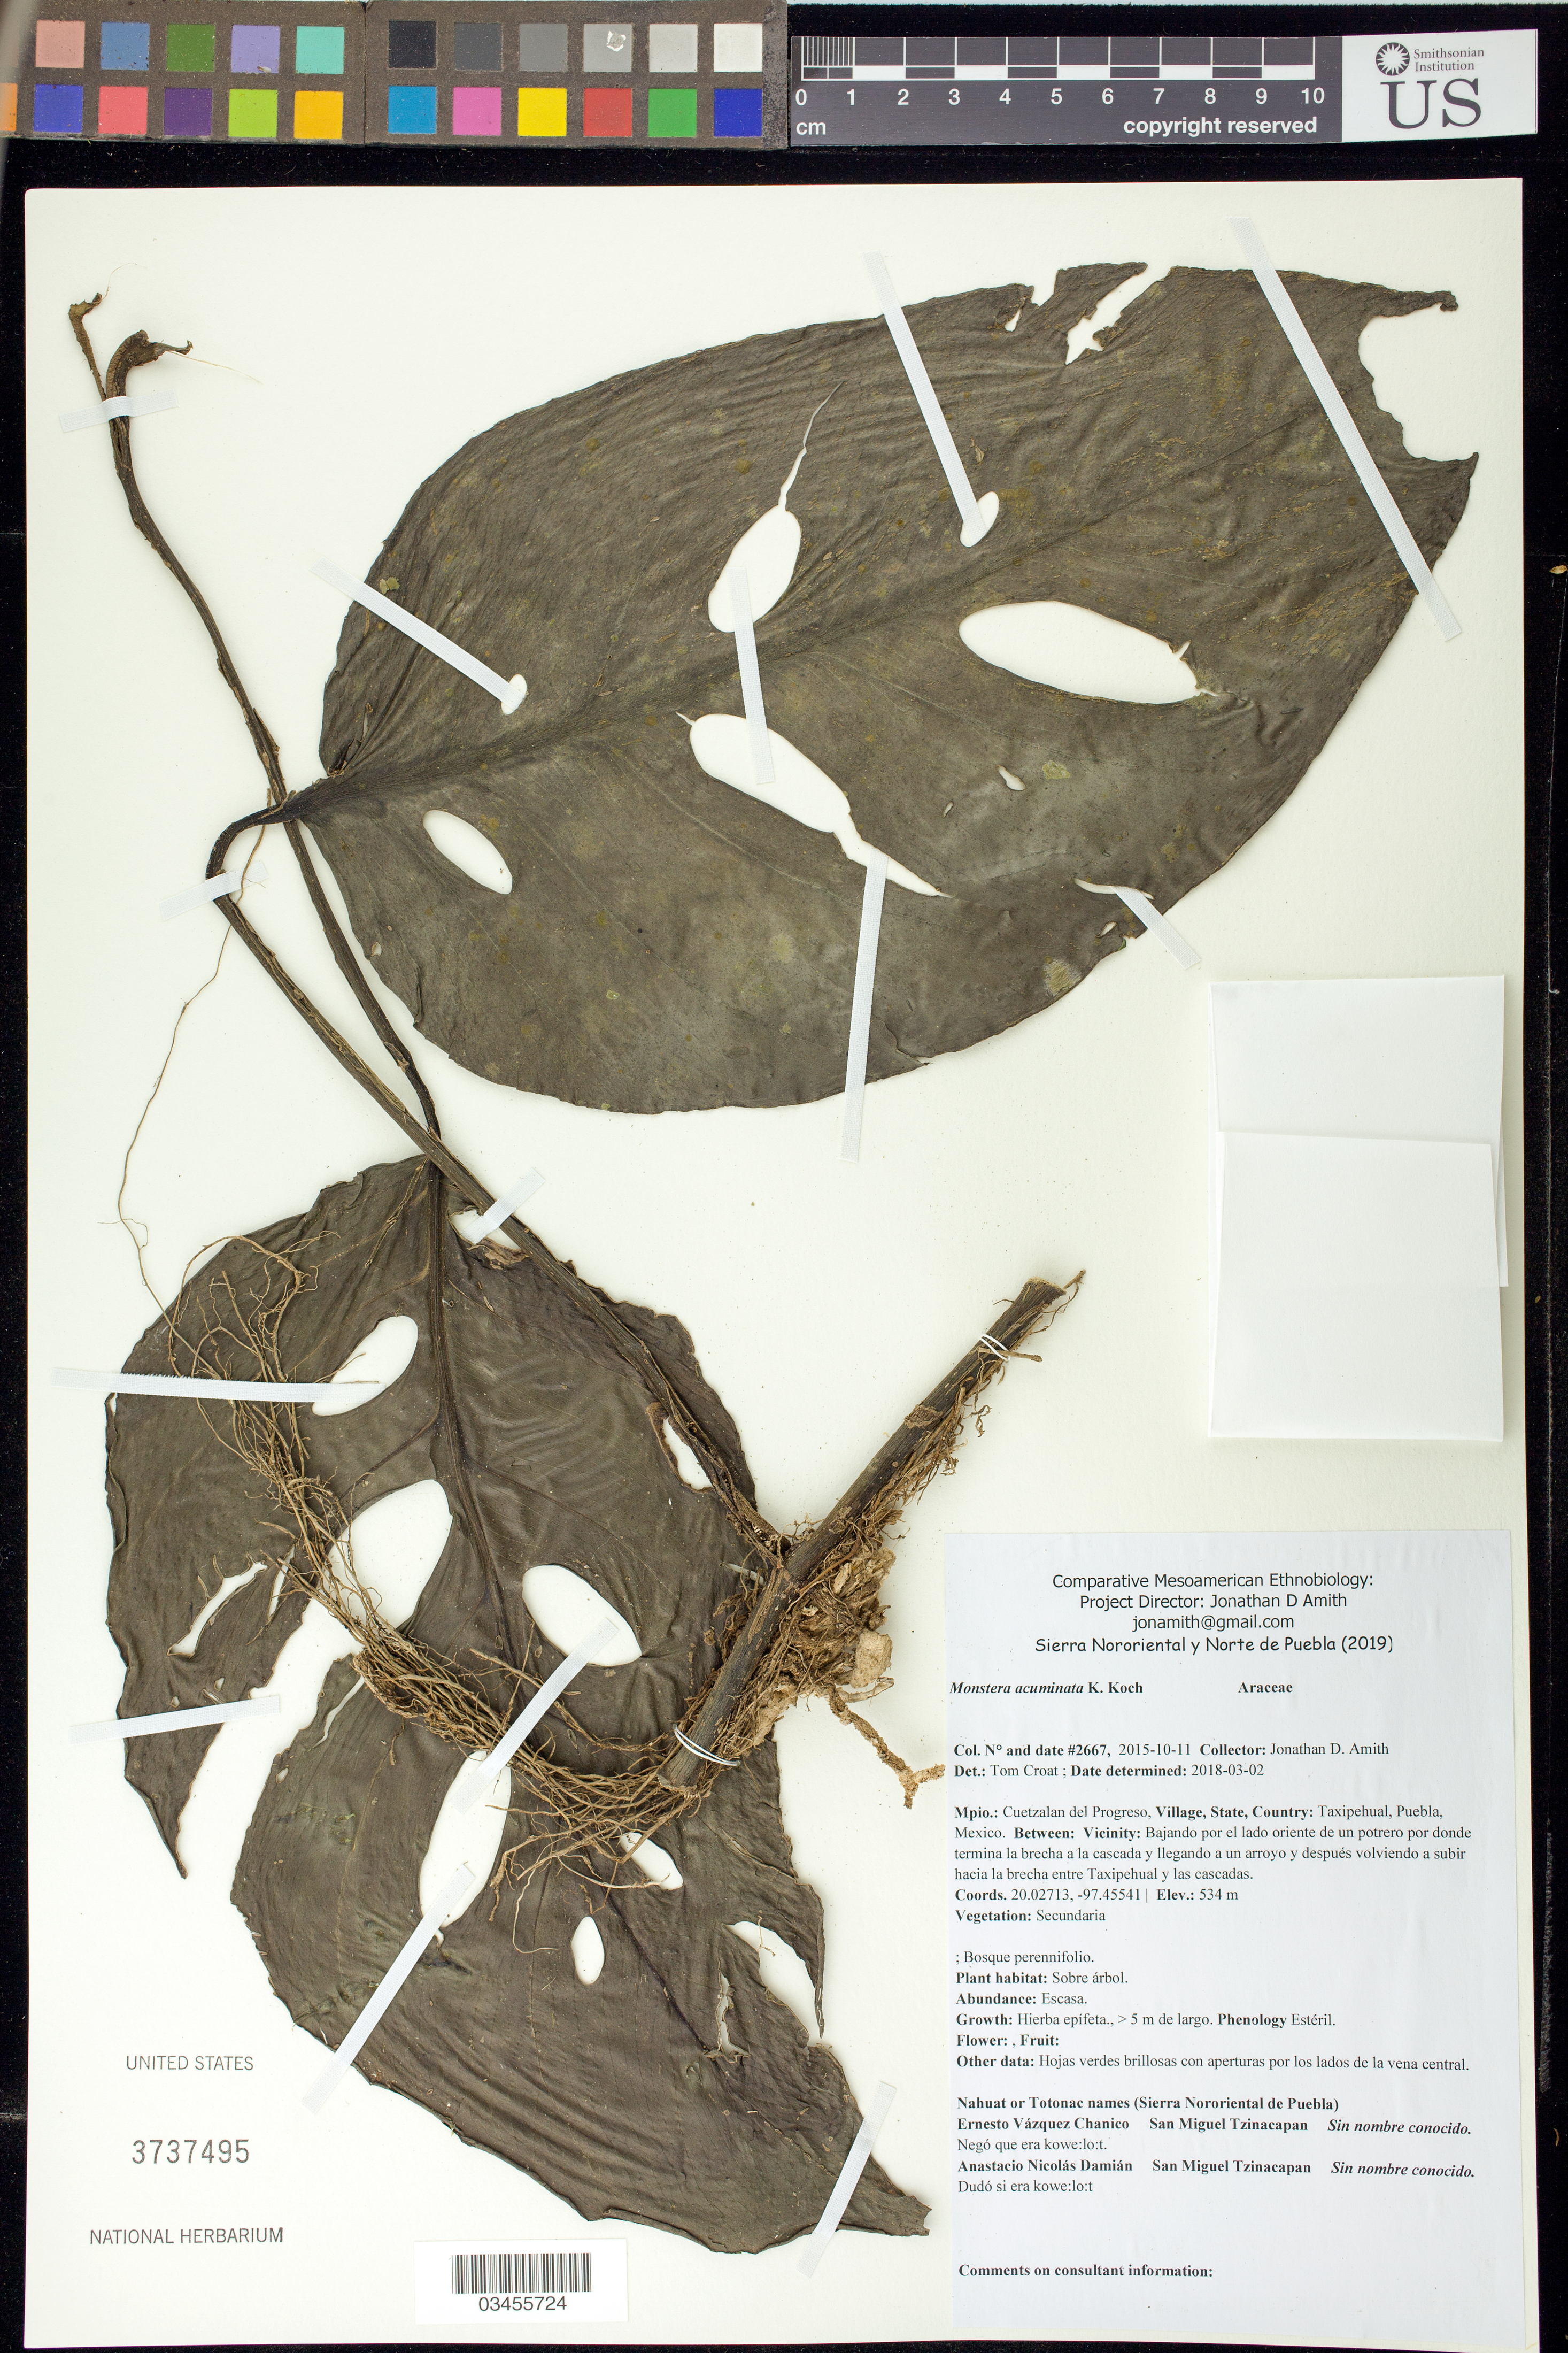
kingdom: Plantae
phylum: Tracheophyta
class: Liliopsida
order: Alismatales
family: Araceae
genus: Monstera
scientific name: Monstera acuminata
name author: K. Koch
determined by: Croat, Thomas B., Missouri Botanical Garden (MO)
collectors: J. D. Amith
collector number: JDA_02667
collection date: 2015-10-11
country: México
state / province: Puebla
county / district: Cuetzalan del Progreso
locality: PUEBLO: Taxipehual; LOCALIDAD EXACTA: Bajando por el lado oriente de un potrero por donde termina la brecha a la cascada y llegando a un arroyo y después volviendo a subir hacia la brecha entre Taxipehual y las cascadas.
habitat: Bosque perennifolio | Sobre árbol.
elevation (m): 534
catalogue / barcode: US 3737495